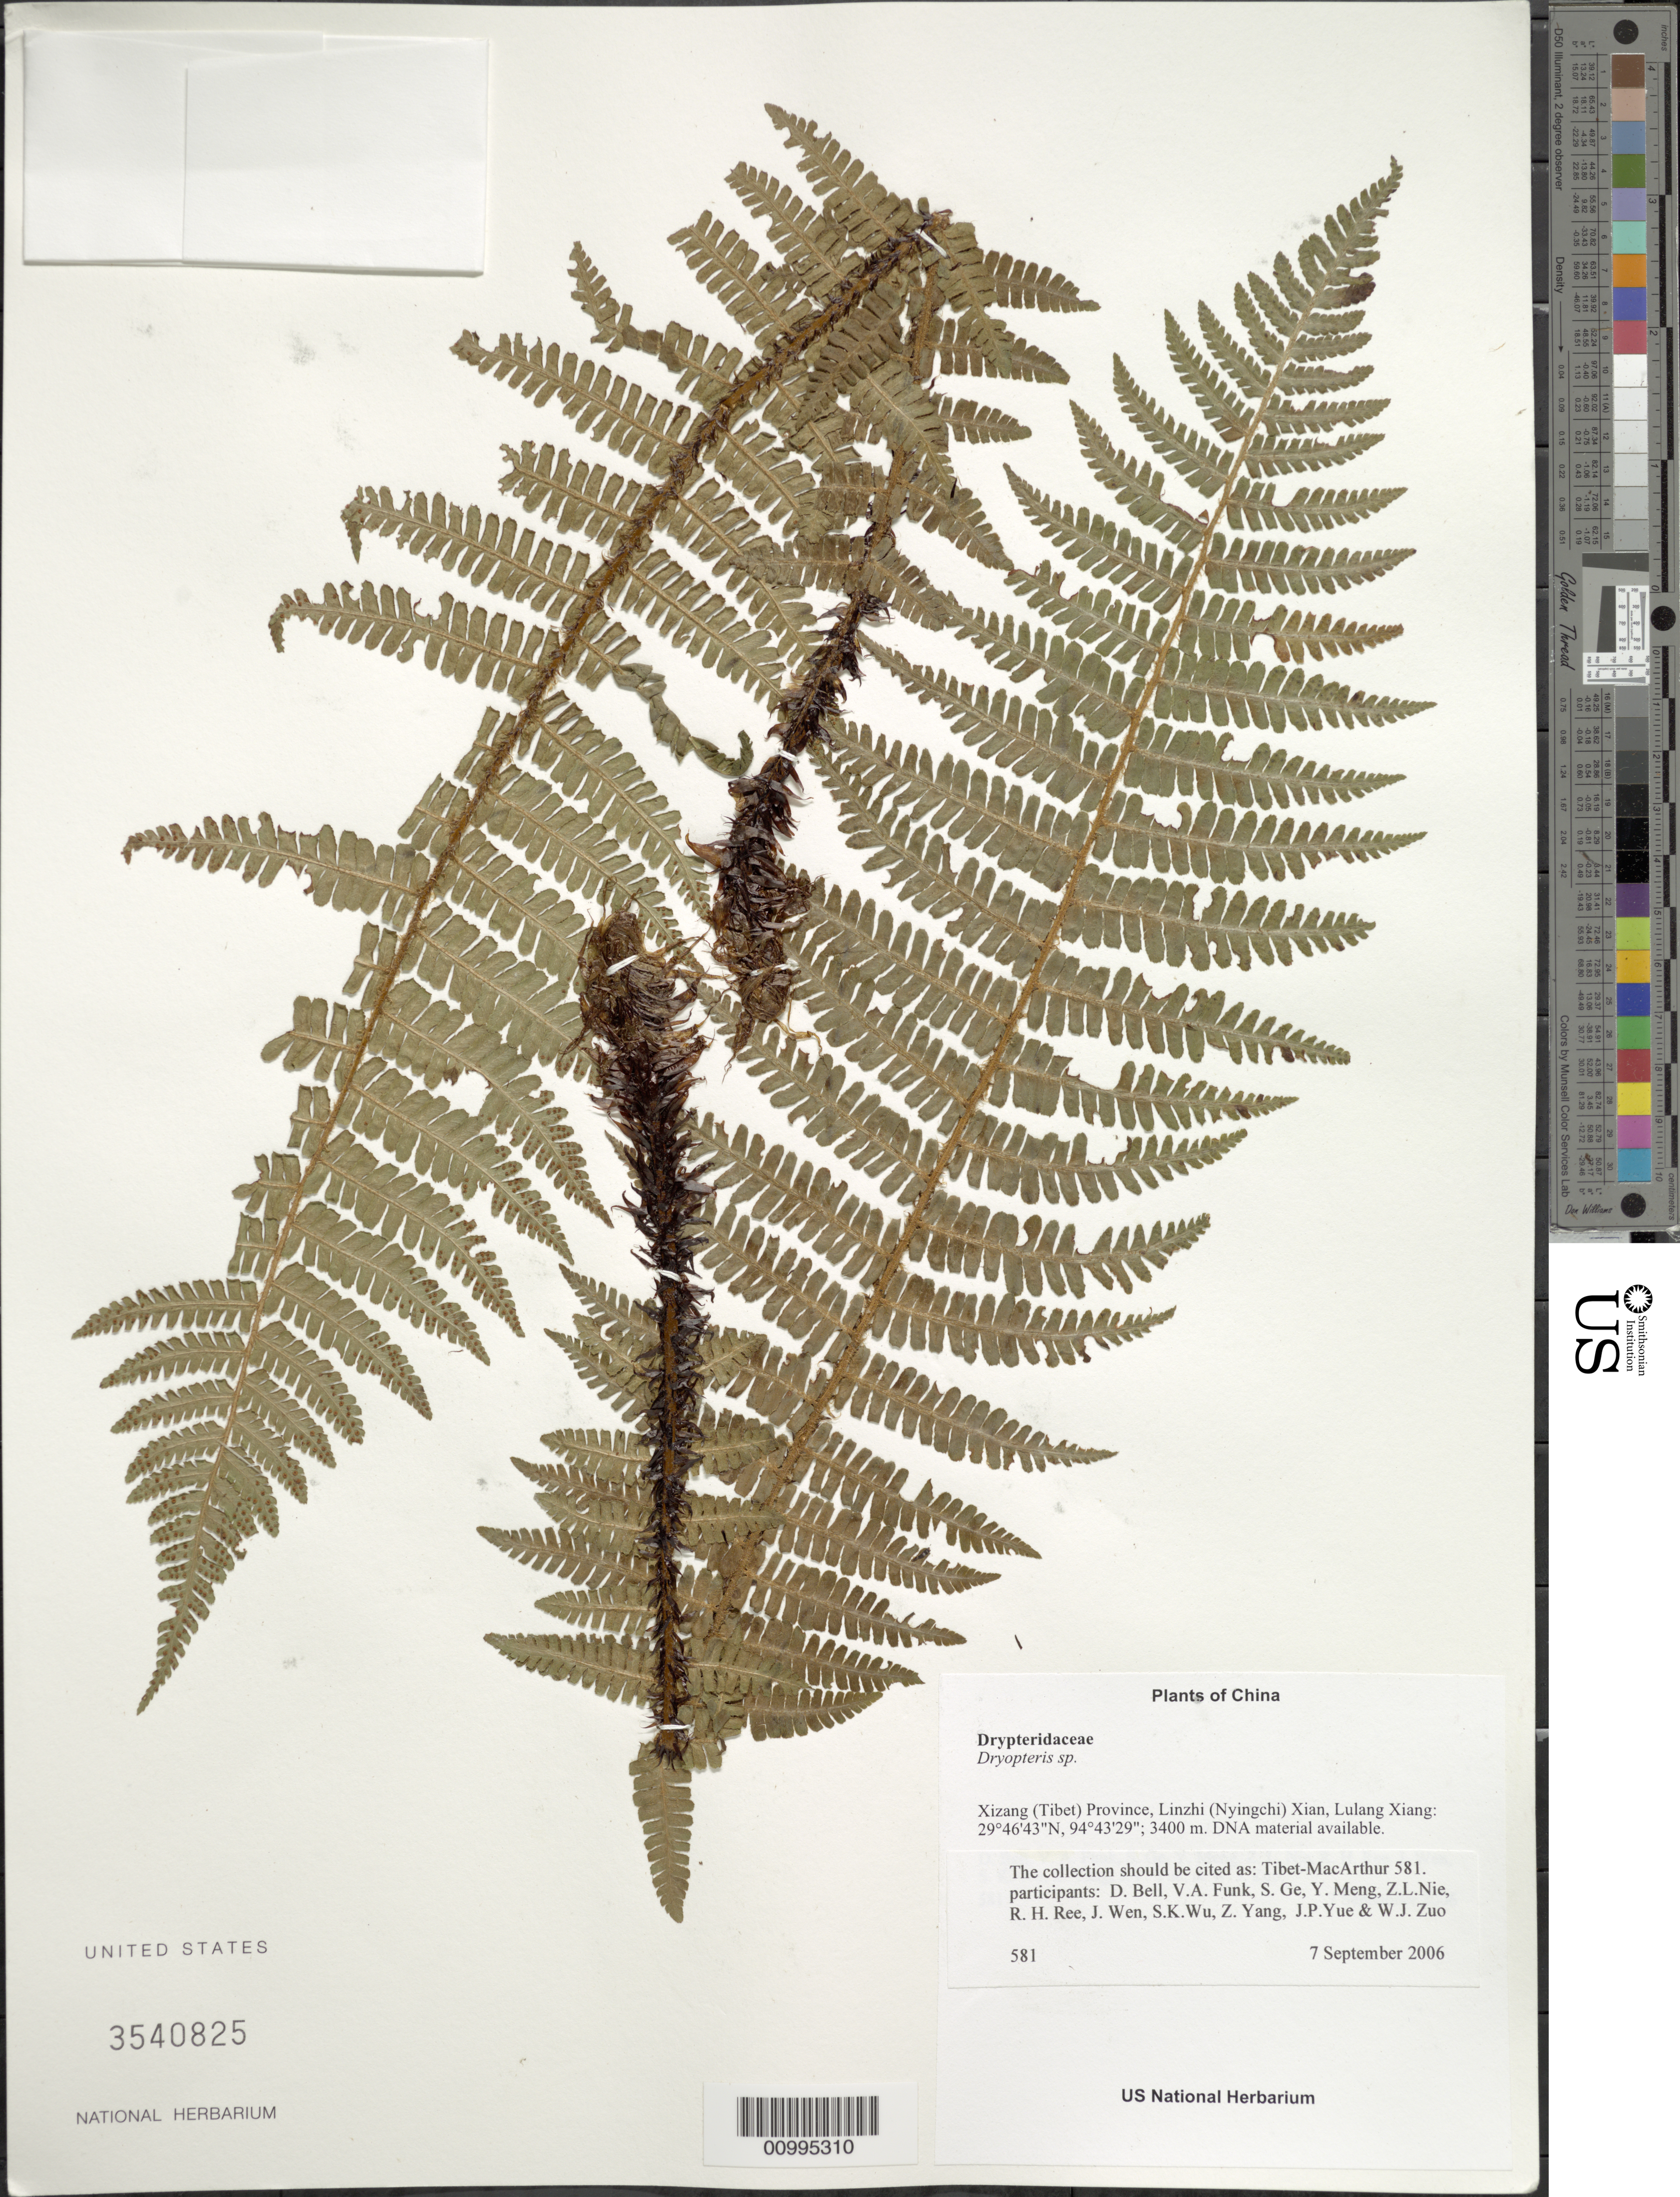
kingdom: Plantae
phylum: Tracheophyta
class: Polypodiopsida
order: Polypodiales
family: Dryopteridaceae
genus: Dryopteris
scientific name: Dryopteris sp.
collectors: Tibet-MacArthur, D. A. Bell, V. Funk, S. Ge, Y. Meng, Z. Nie, R. Ree, J. Wen, S. K. Wu, Z. Yang, J. Yue & W. Zuo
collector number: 581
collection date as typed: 07 Sep 2006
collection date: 2006-09-07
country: China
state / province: Xizang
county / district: Linzhi (Nyingchi) Xian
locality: Lulang Xiang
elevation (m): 3400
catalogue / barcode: US 3540825